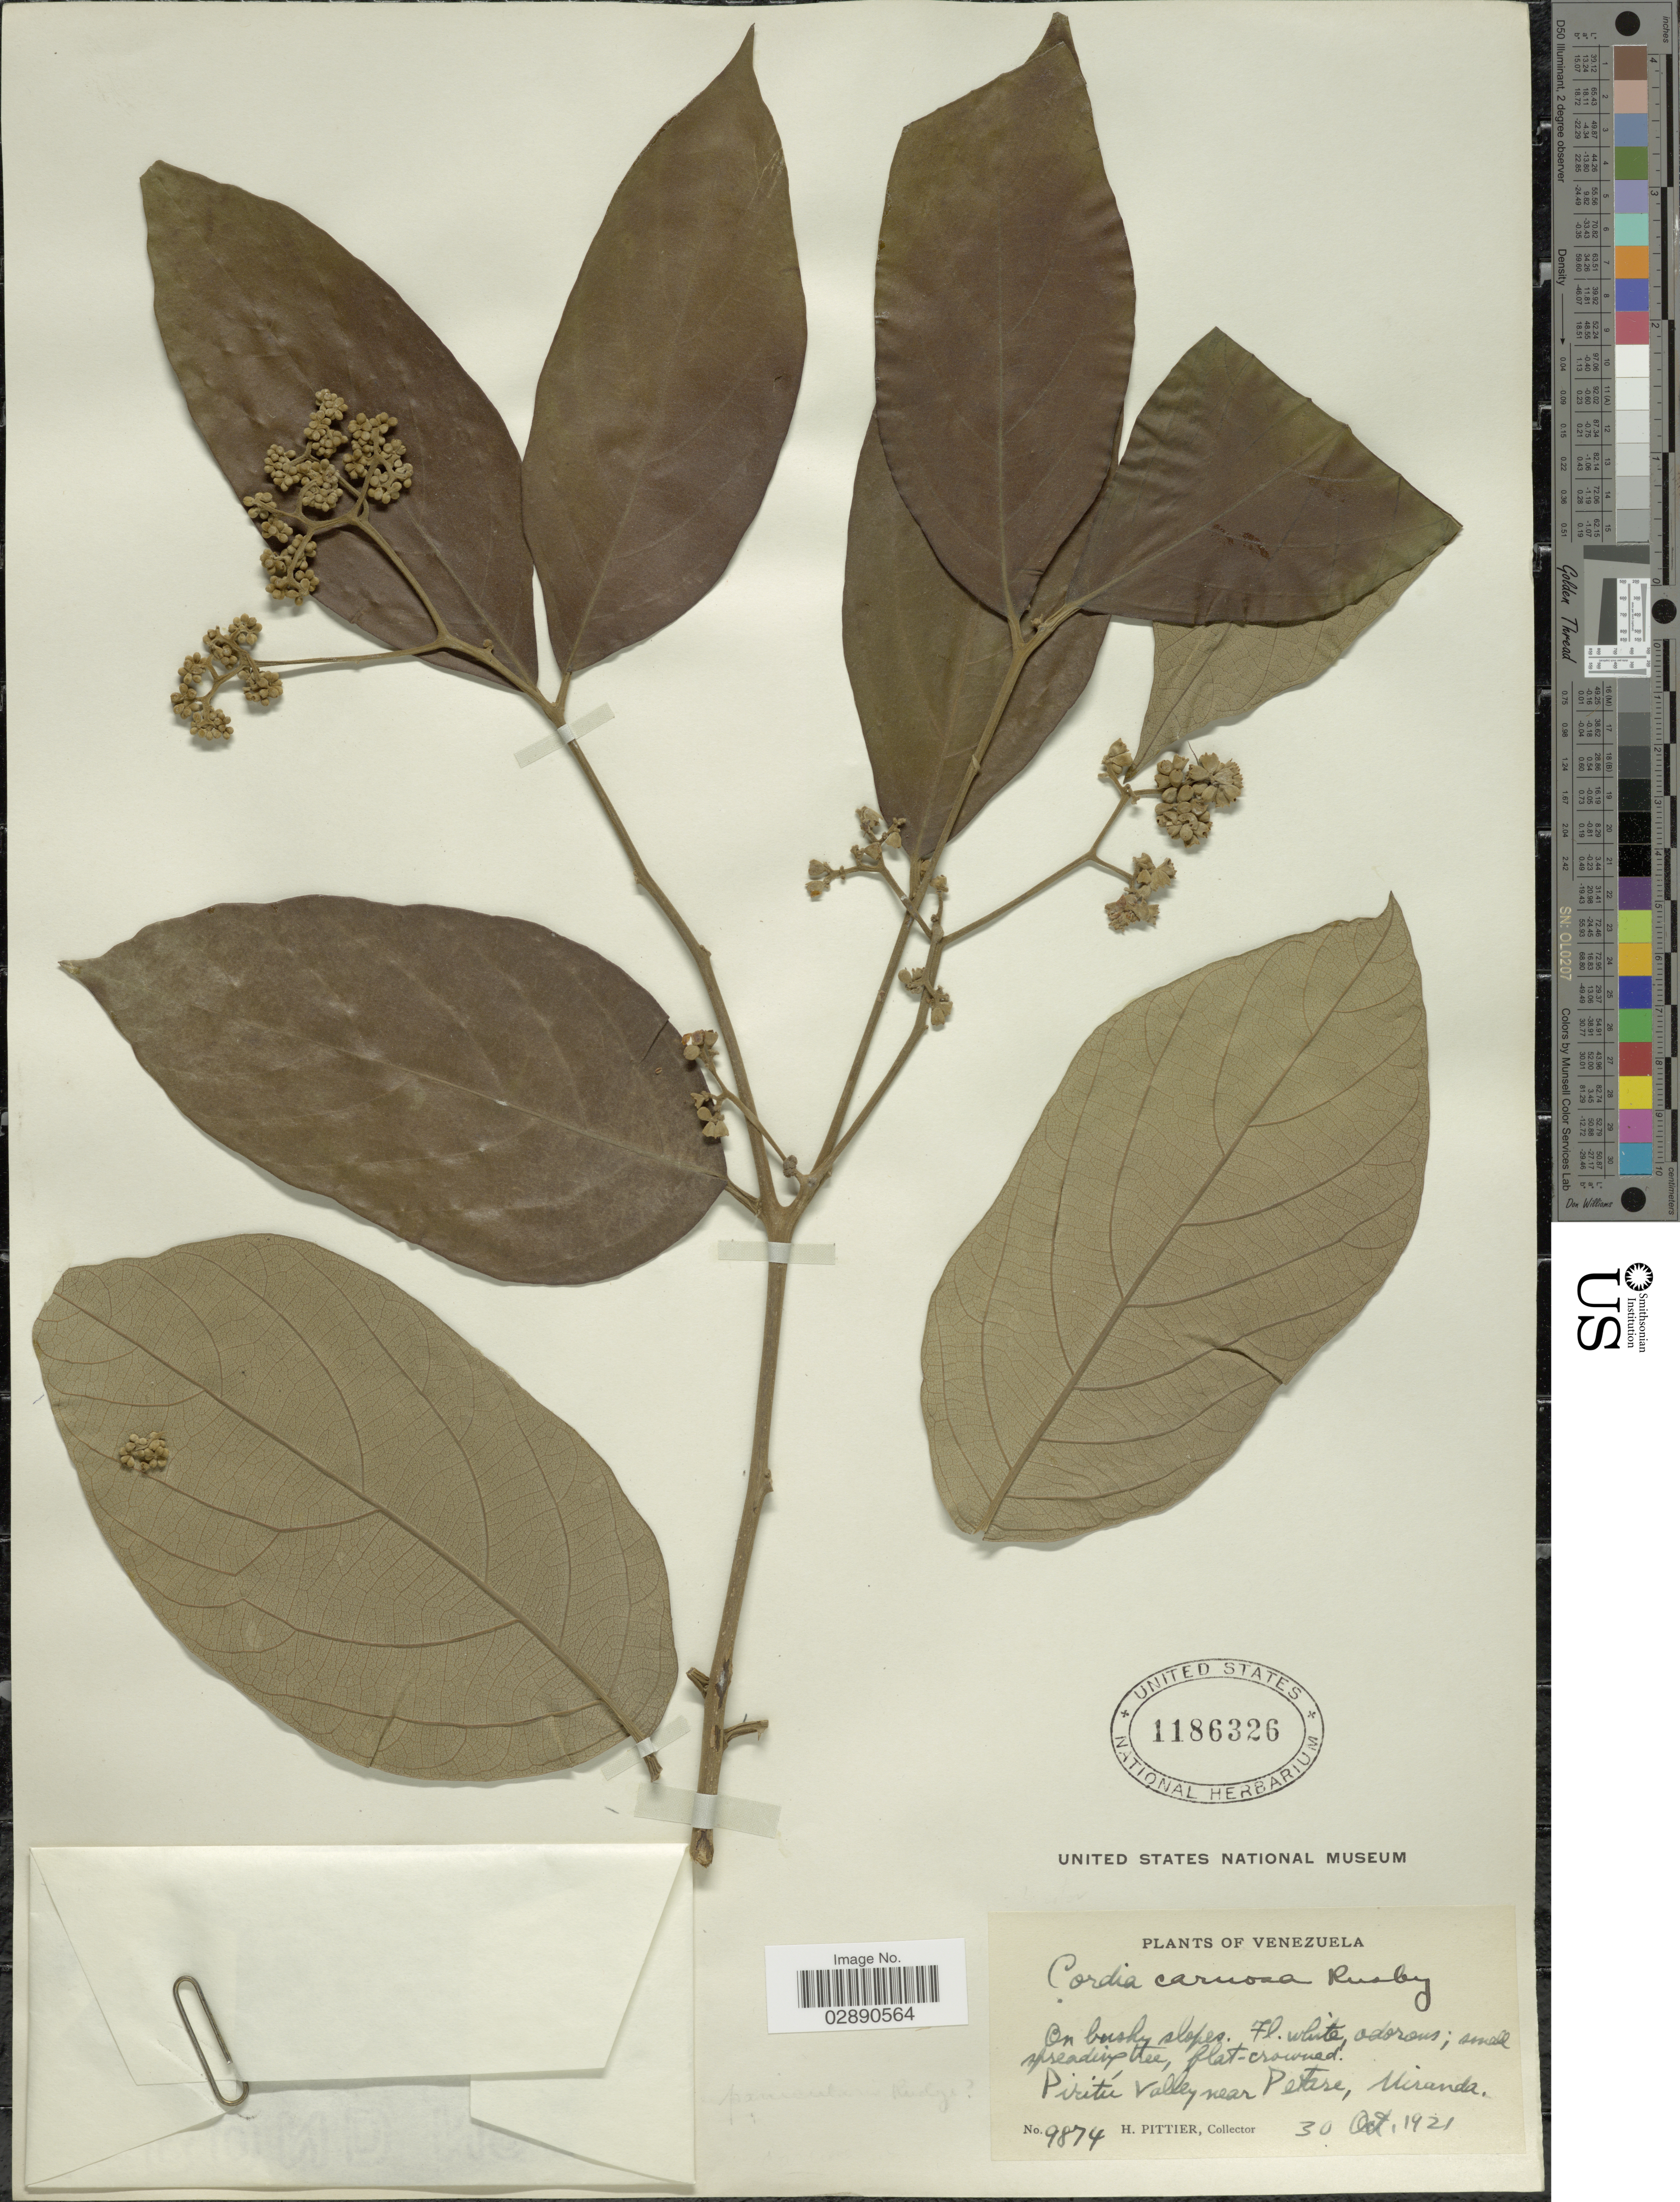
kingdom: Plantae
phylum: Tracheophyta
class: Magnoliopsida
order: Boraginales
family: Cordiaceae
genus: Cordia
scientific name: Cordia bicolor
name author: A. DC.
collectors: H. F. Pittier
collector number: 9874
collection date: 1921-10-30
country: Venezuela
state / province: Miranda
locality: Piritú Valley near Petare.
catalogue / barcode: US 1186326